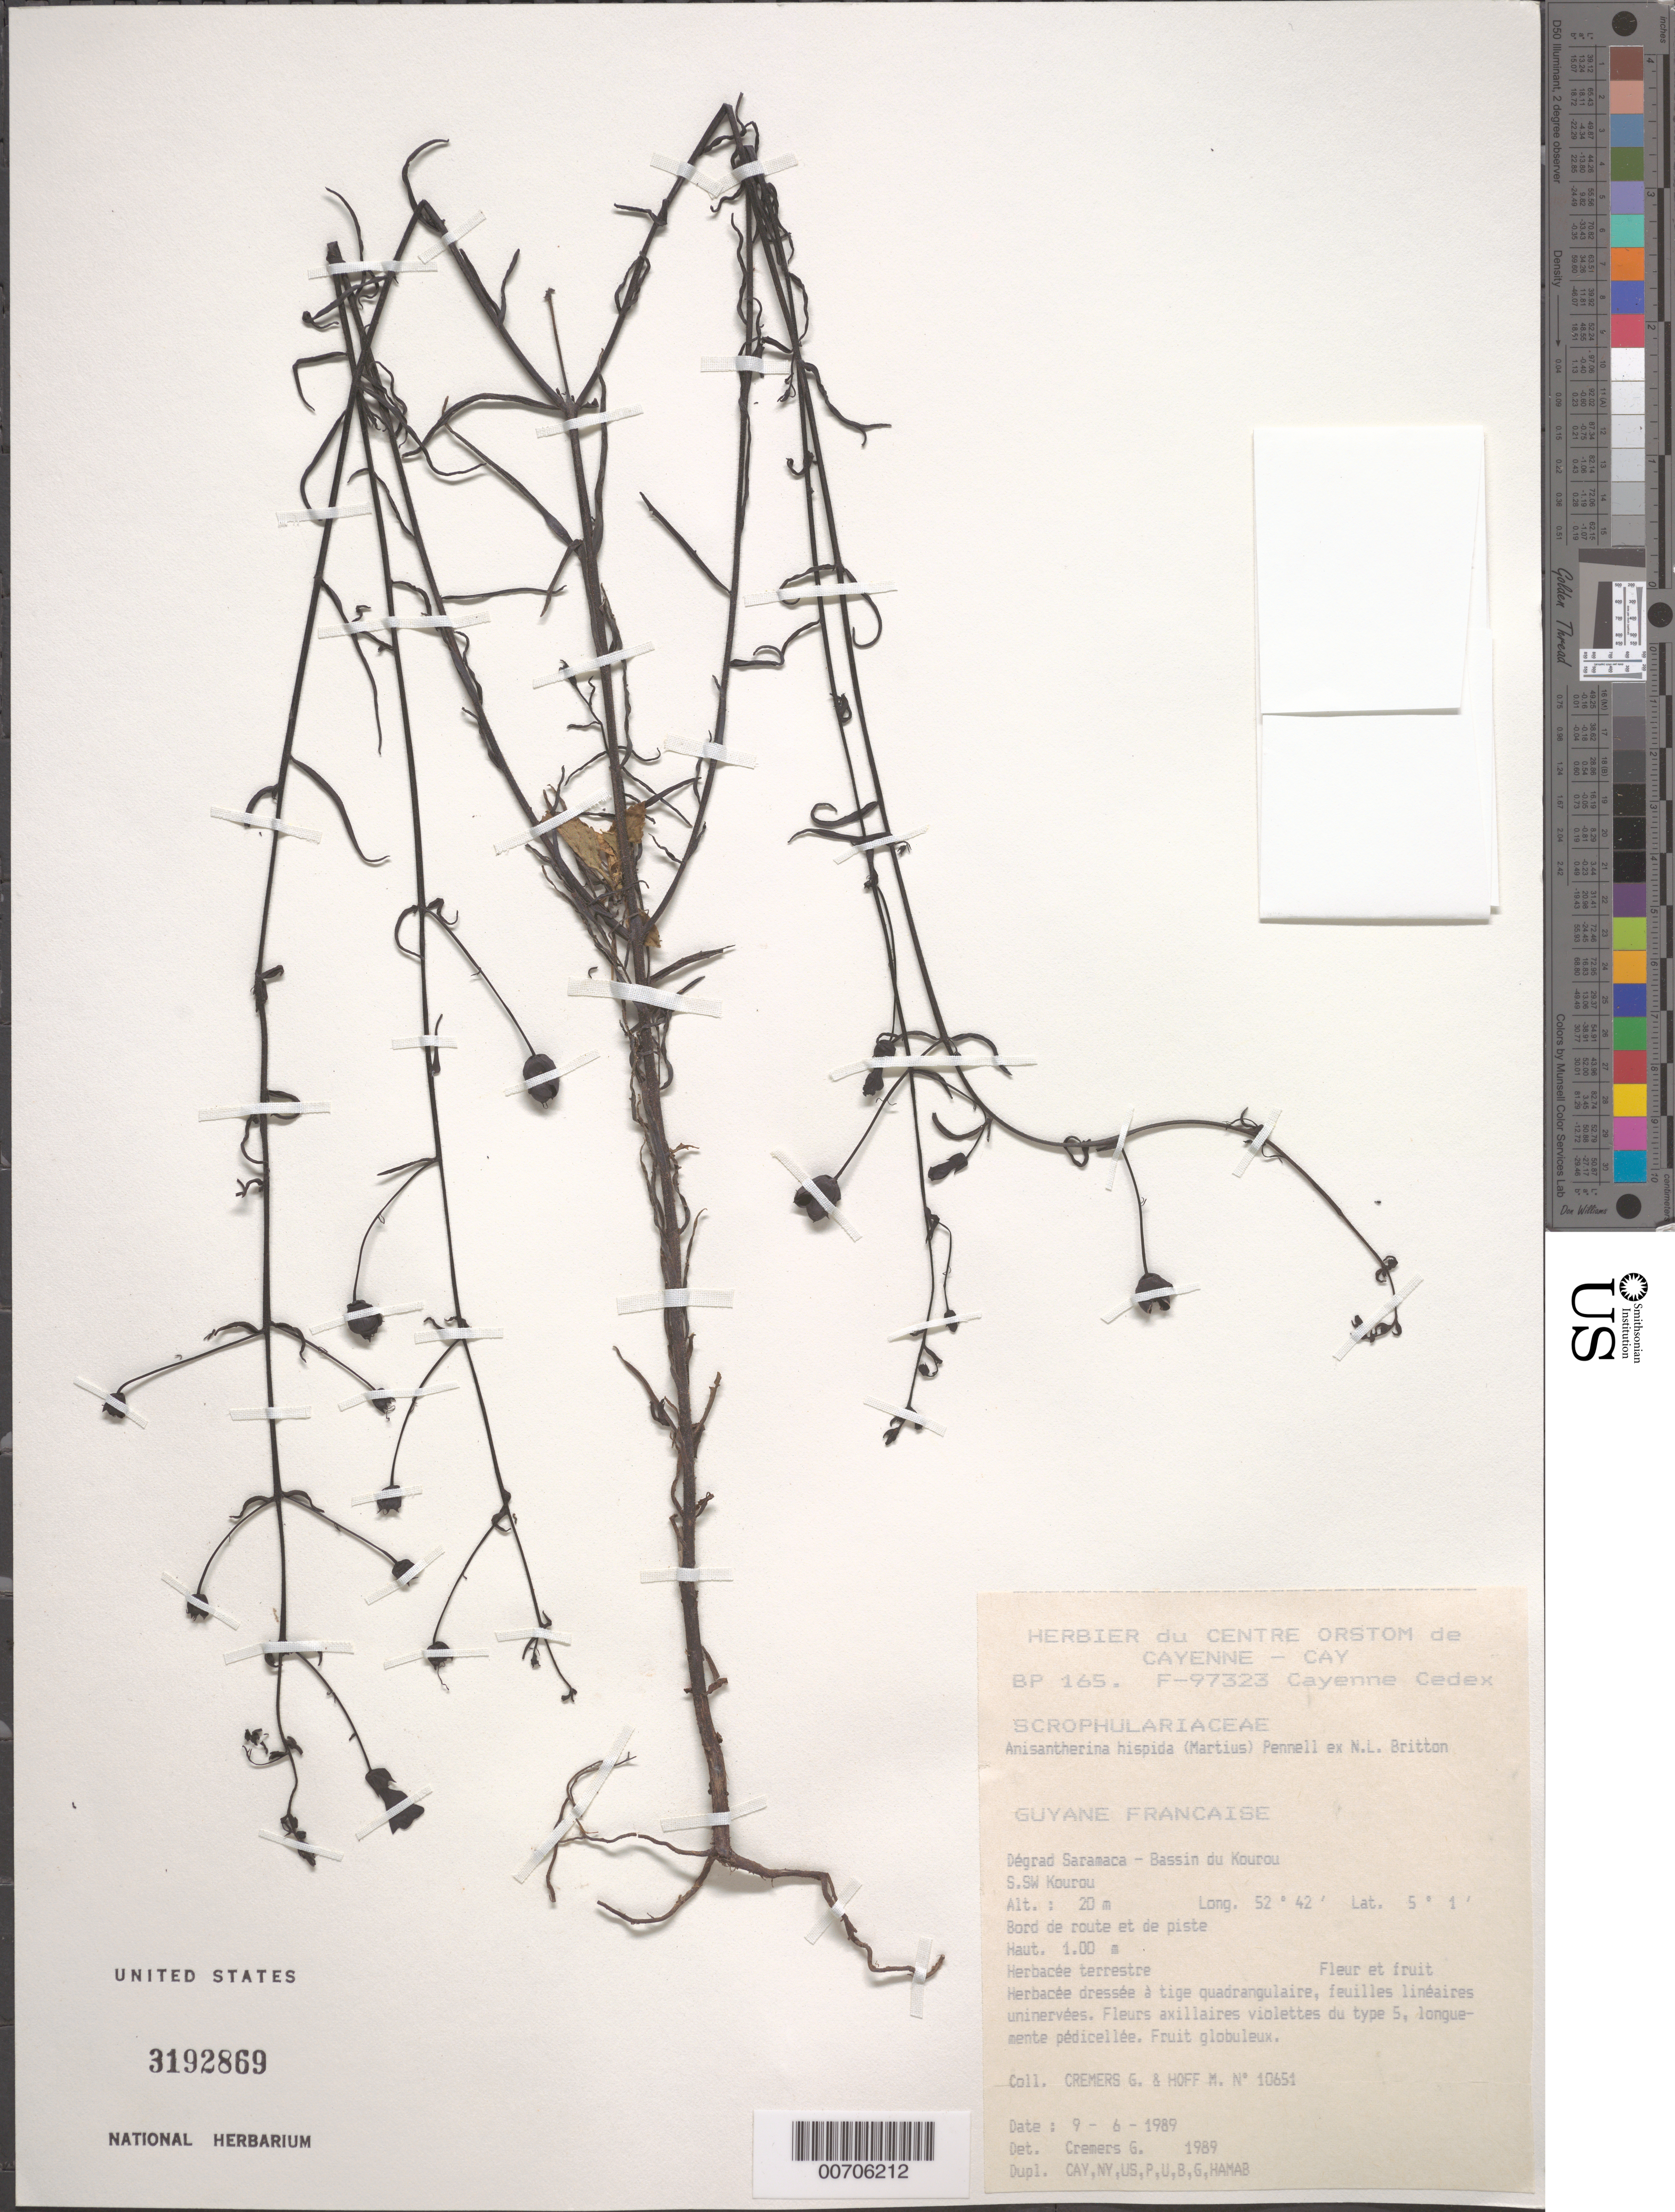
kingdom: Plantae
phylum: Tracheophyta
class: Magnoliopsida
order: Lamiales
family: Orobanchaceae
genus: Anisantherina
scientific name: Anisantherina hispidula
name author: (Mart.) Pennell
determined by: Cremers, Georges A.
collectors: G. Cremers & M. Hoff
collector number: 10651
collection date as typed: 9-Jun-89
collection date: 1989-06-09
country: French Guiana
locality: Dégrad Saramaca, Bassin du Kourou, SSW Kourou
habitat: Along road and trail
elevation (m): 20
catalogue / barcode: US 3192869